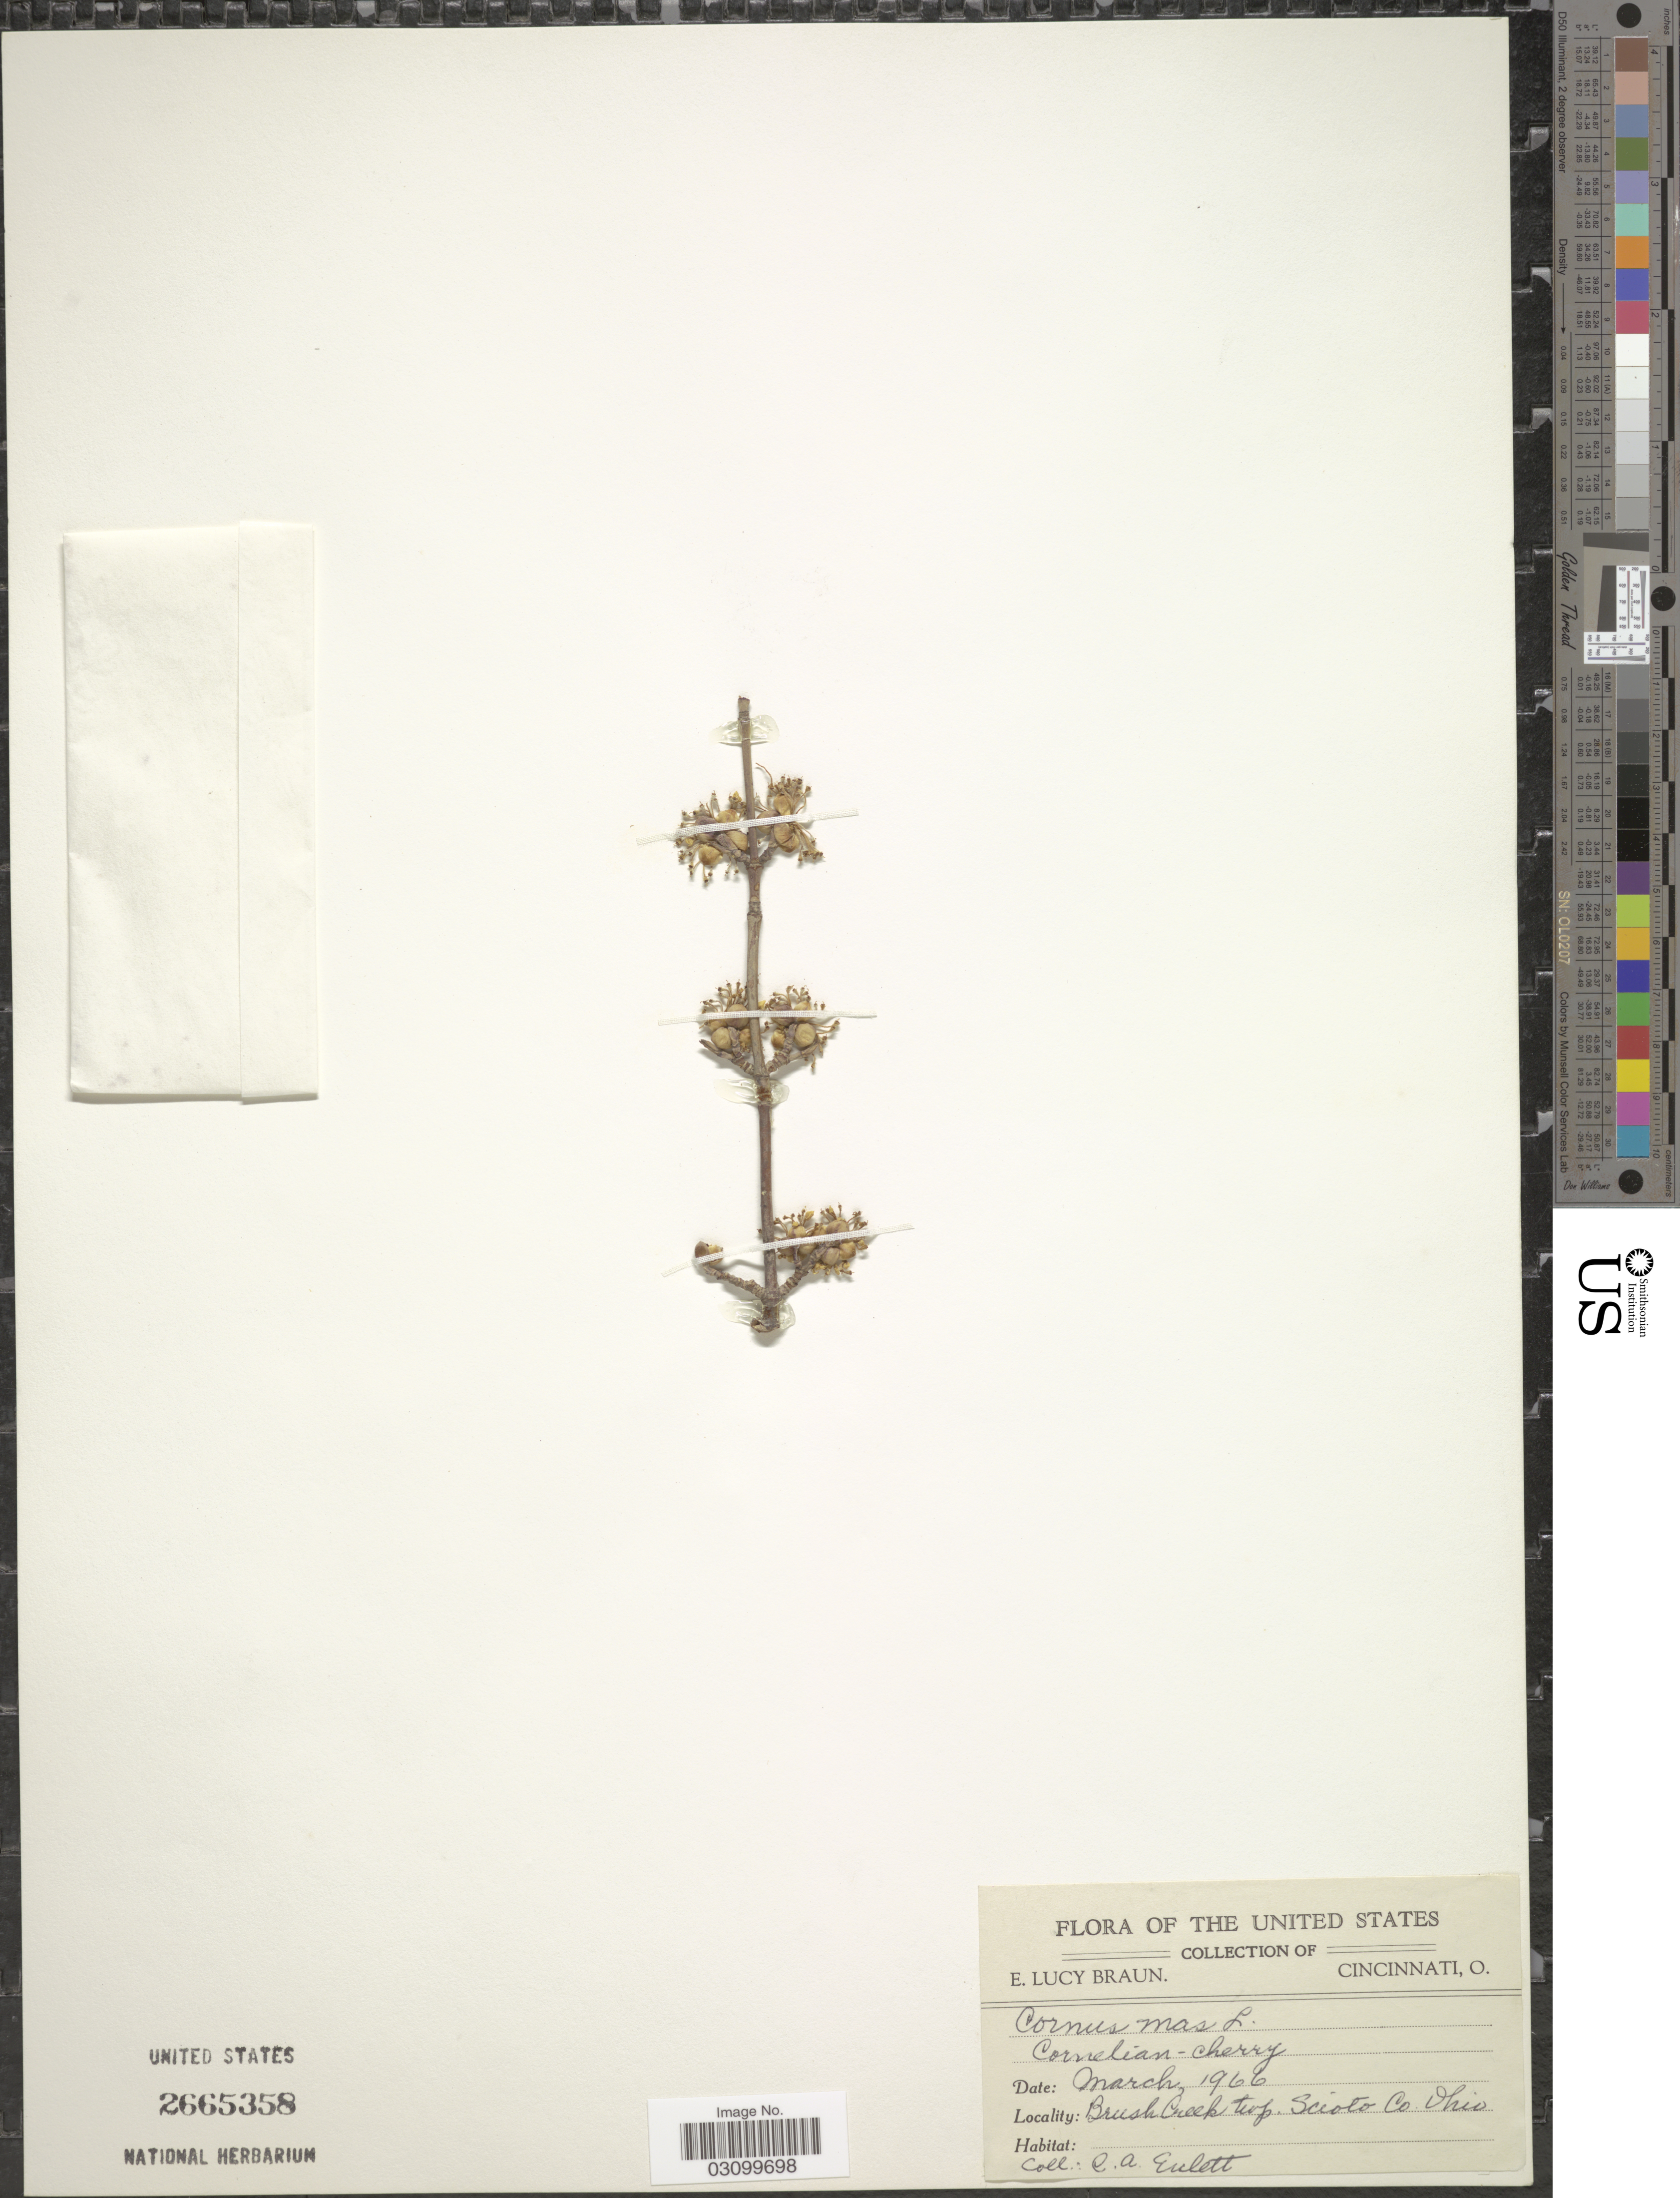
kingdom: Plantae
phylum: Tracheophyta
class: Magnoliopsida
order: Cornales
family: Cornaceae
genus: Cornus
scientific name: Cornus mas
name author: L.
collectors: C. Eulett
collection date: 1966-03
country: United States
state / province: Ohio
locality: Brush Creek Twp. Scioto Co.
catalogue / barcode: US 2665358